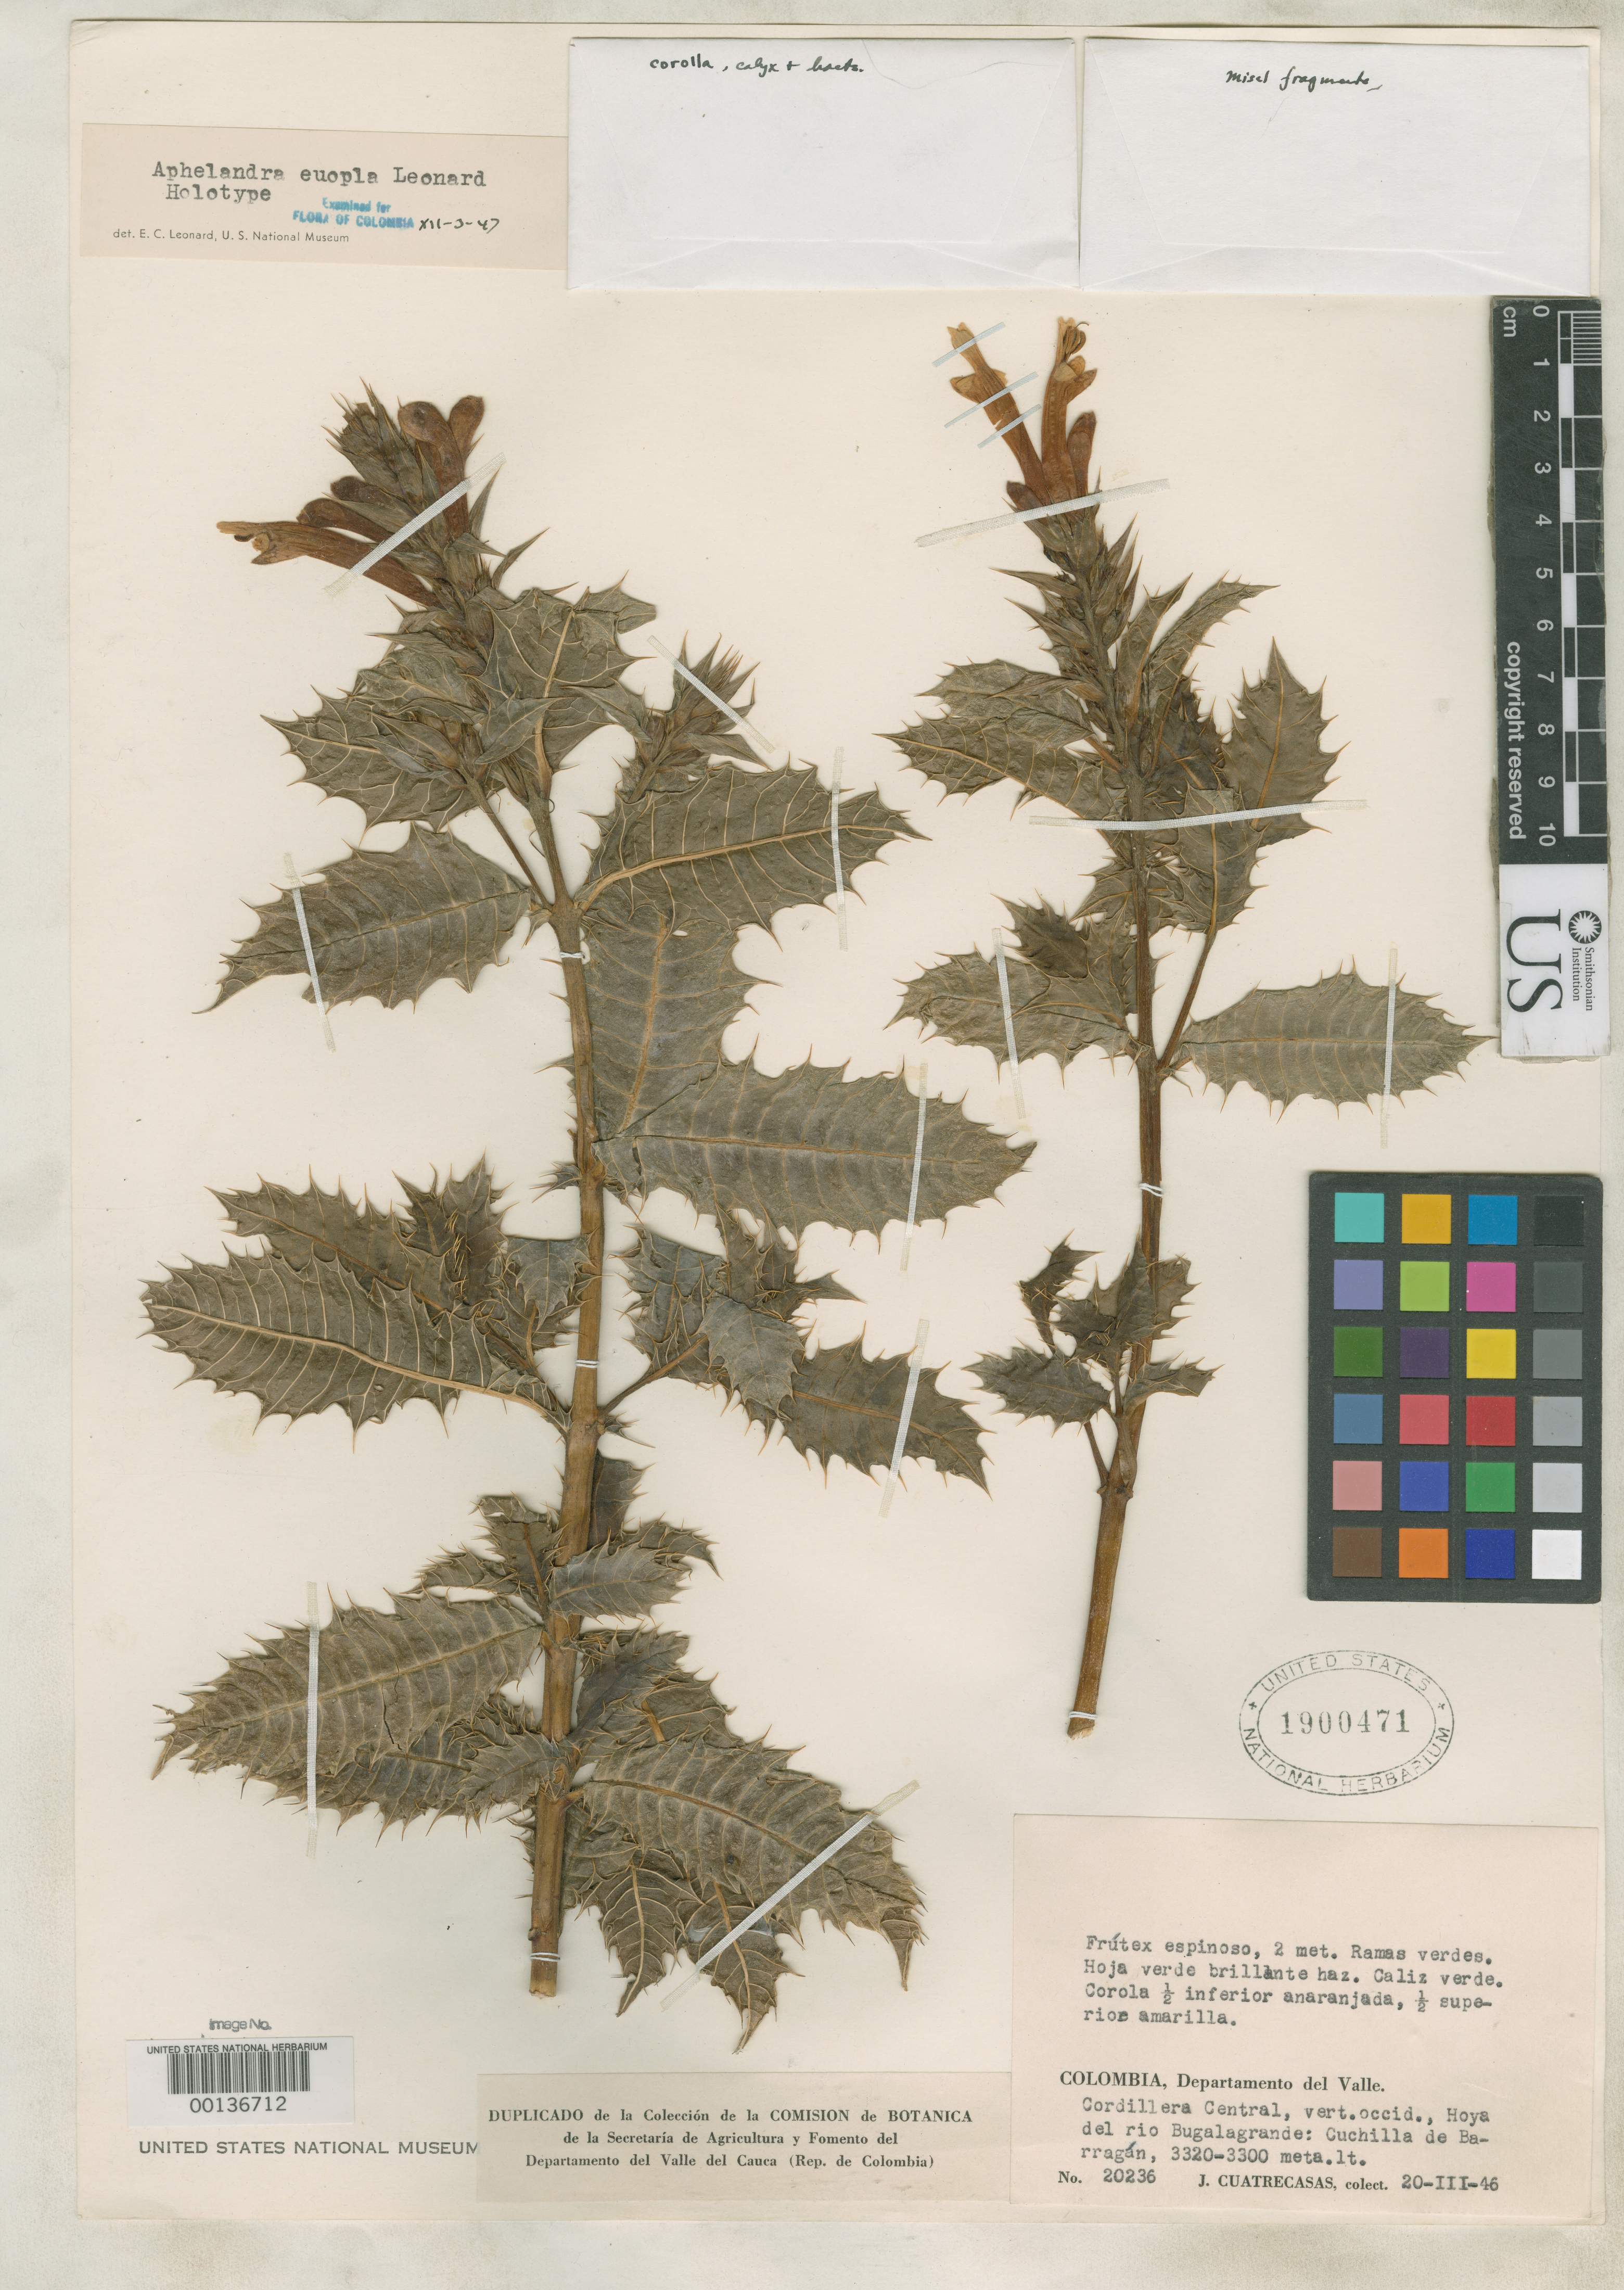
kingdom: Plantae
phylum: Tracheophyta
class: Magnoliopsida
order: Lamiales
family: Acanthaceae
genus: Aphelandra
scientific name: Aphelandra euopla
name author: Leonard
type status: Holotype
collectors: J. Cuatrecasas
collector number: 20236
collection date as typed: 20 Mar 1946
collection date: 1946-03-20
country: Colombia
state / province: Valle del Cauca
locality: Rio Bugala Grande Valley, Cuchilla de Barragan.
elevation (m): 3300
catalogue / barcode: US 1900471